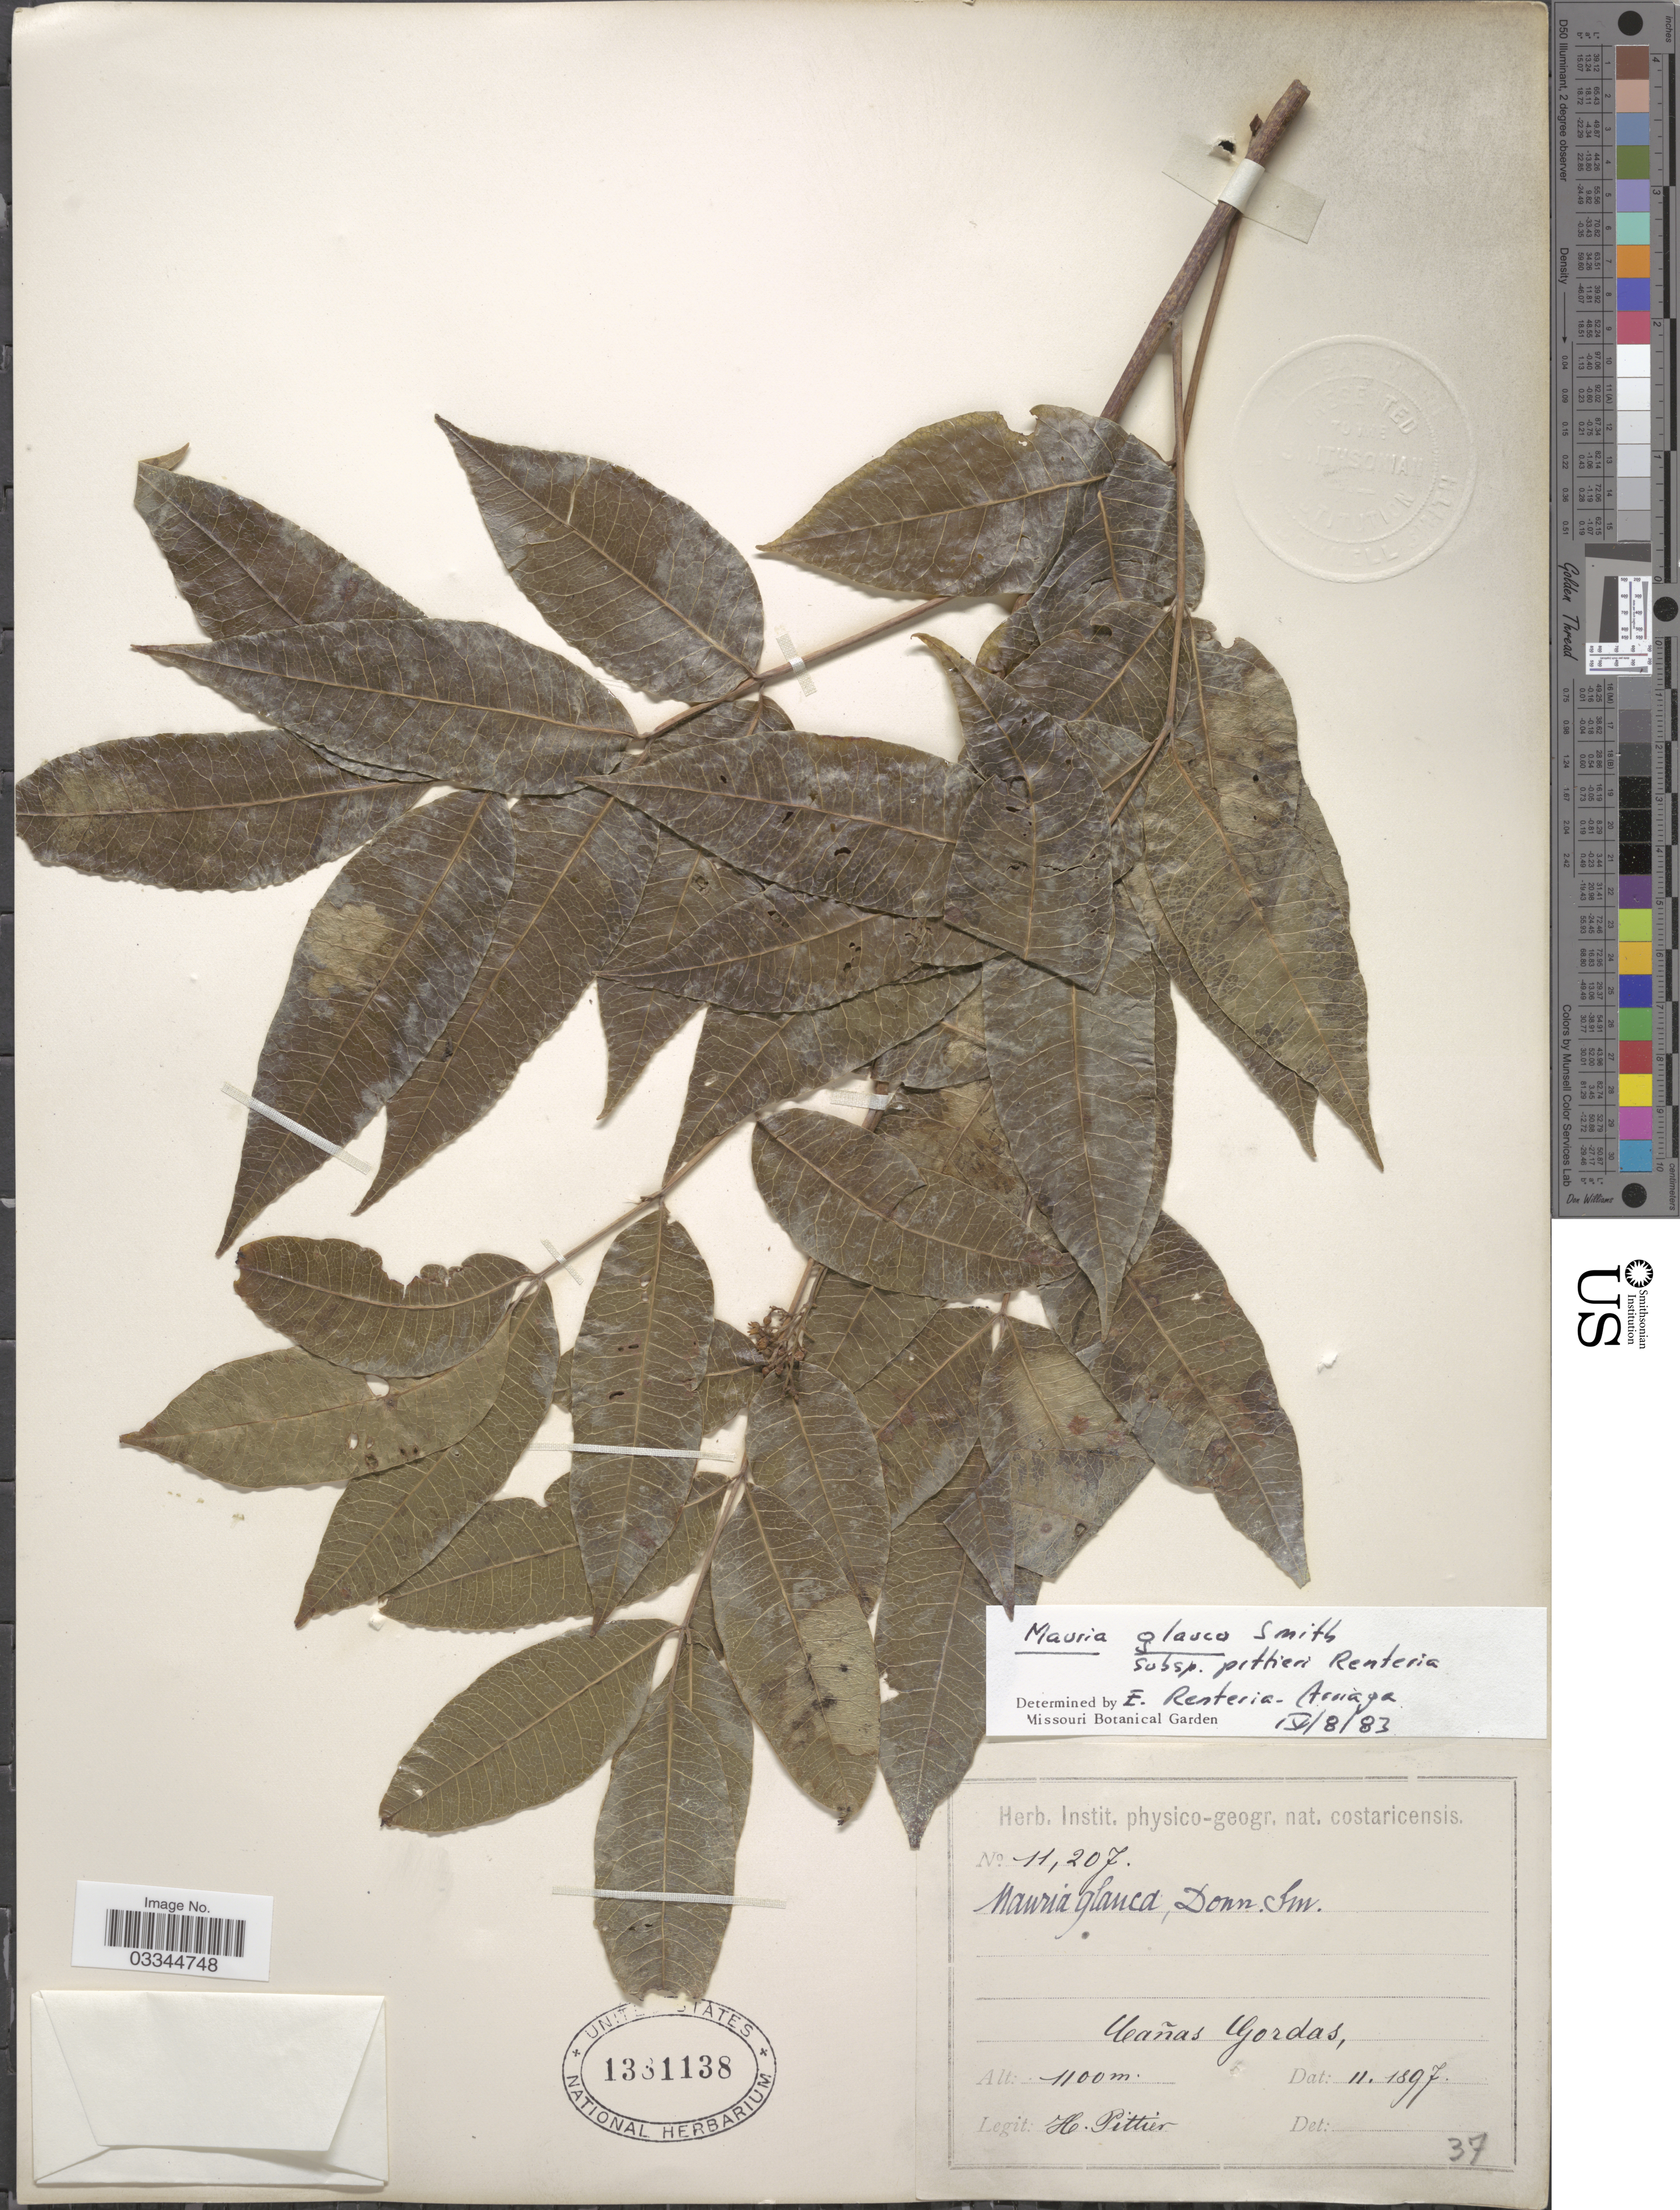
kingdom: Plantae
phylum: Tracheophyta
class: Magnoliopsida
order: Sapindales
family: Anacardiaceae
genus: Mauria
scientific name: Mauria glauca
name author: Donn. Sm.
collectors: H. F. Pittier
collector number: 11207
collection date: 1897-11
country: Costa Rica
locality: Cañas Gordas.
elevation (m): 1100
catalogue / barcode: US 1381138